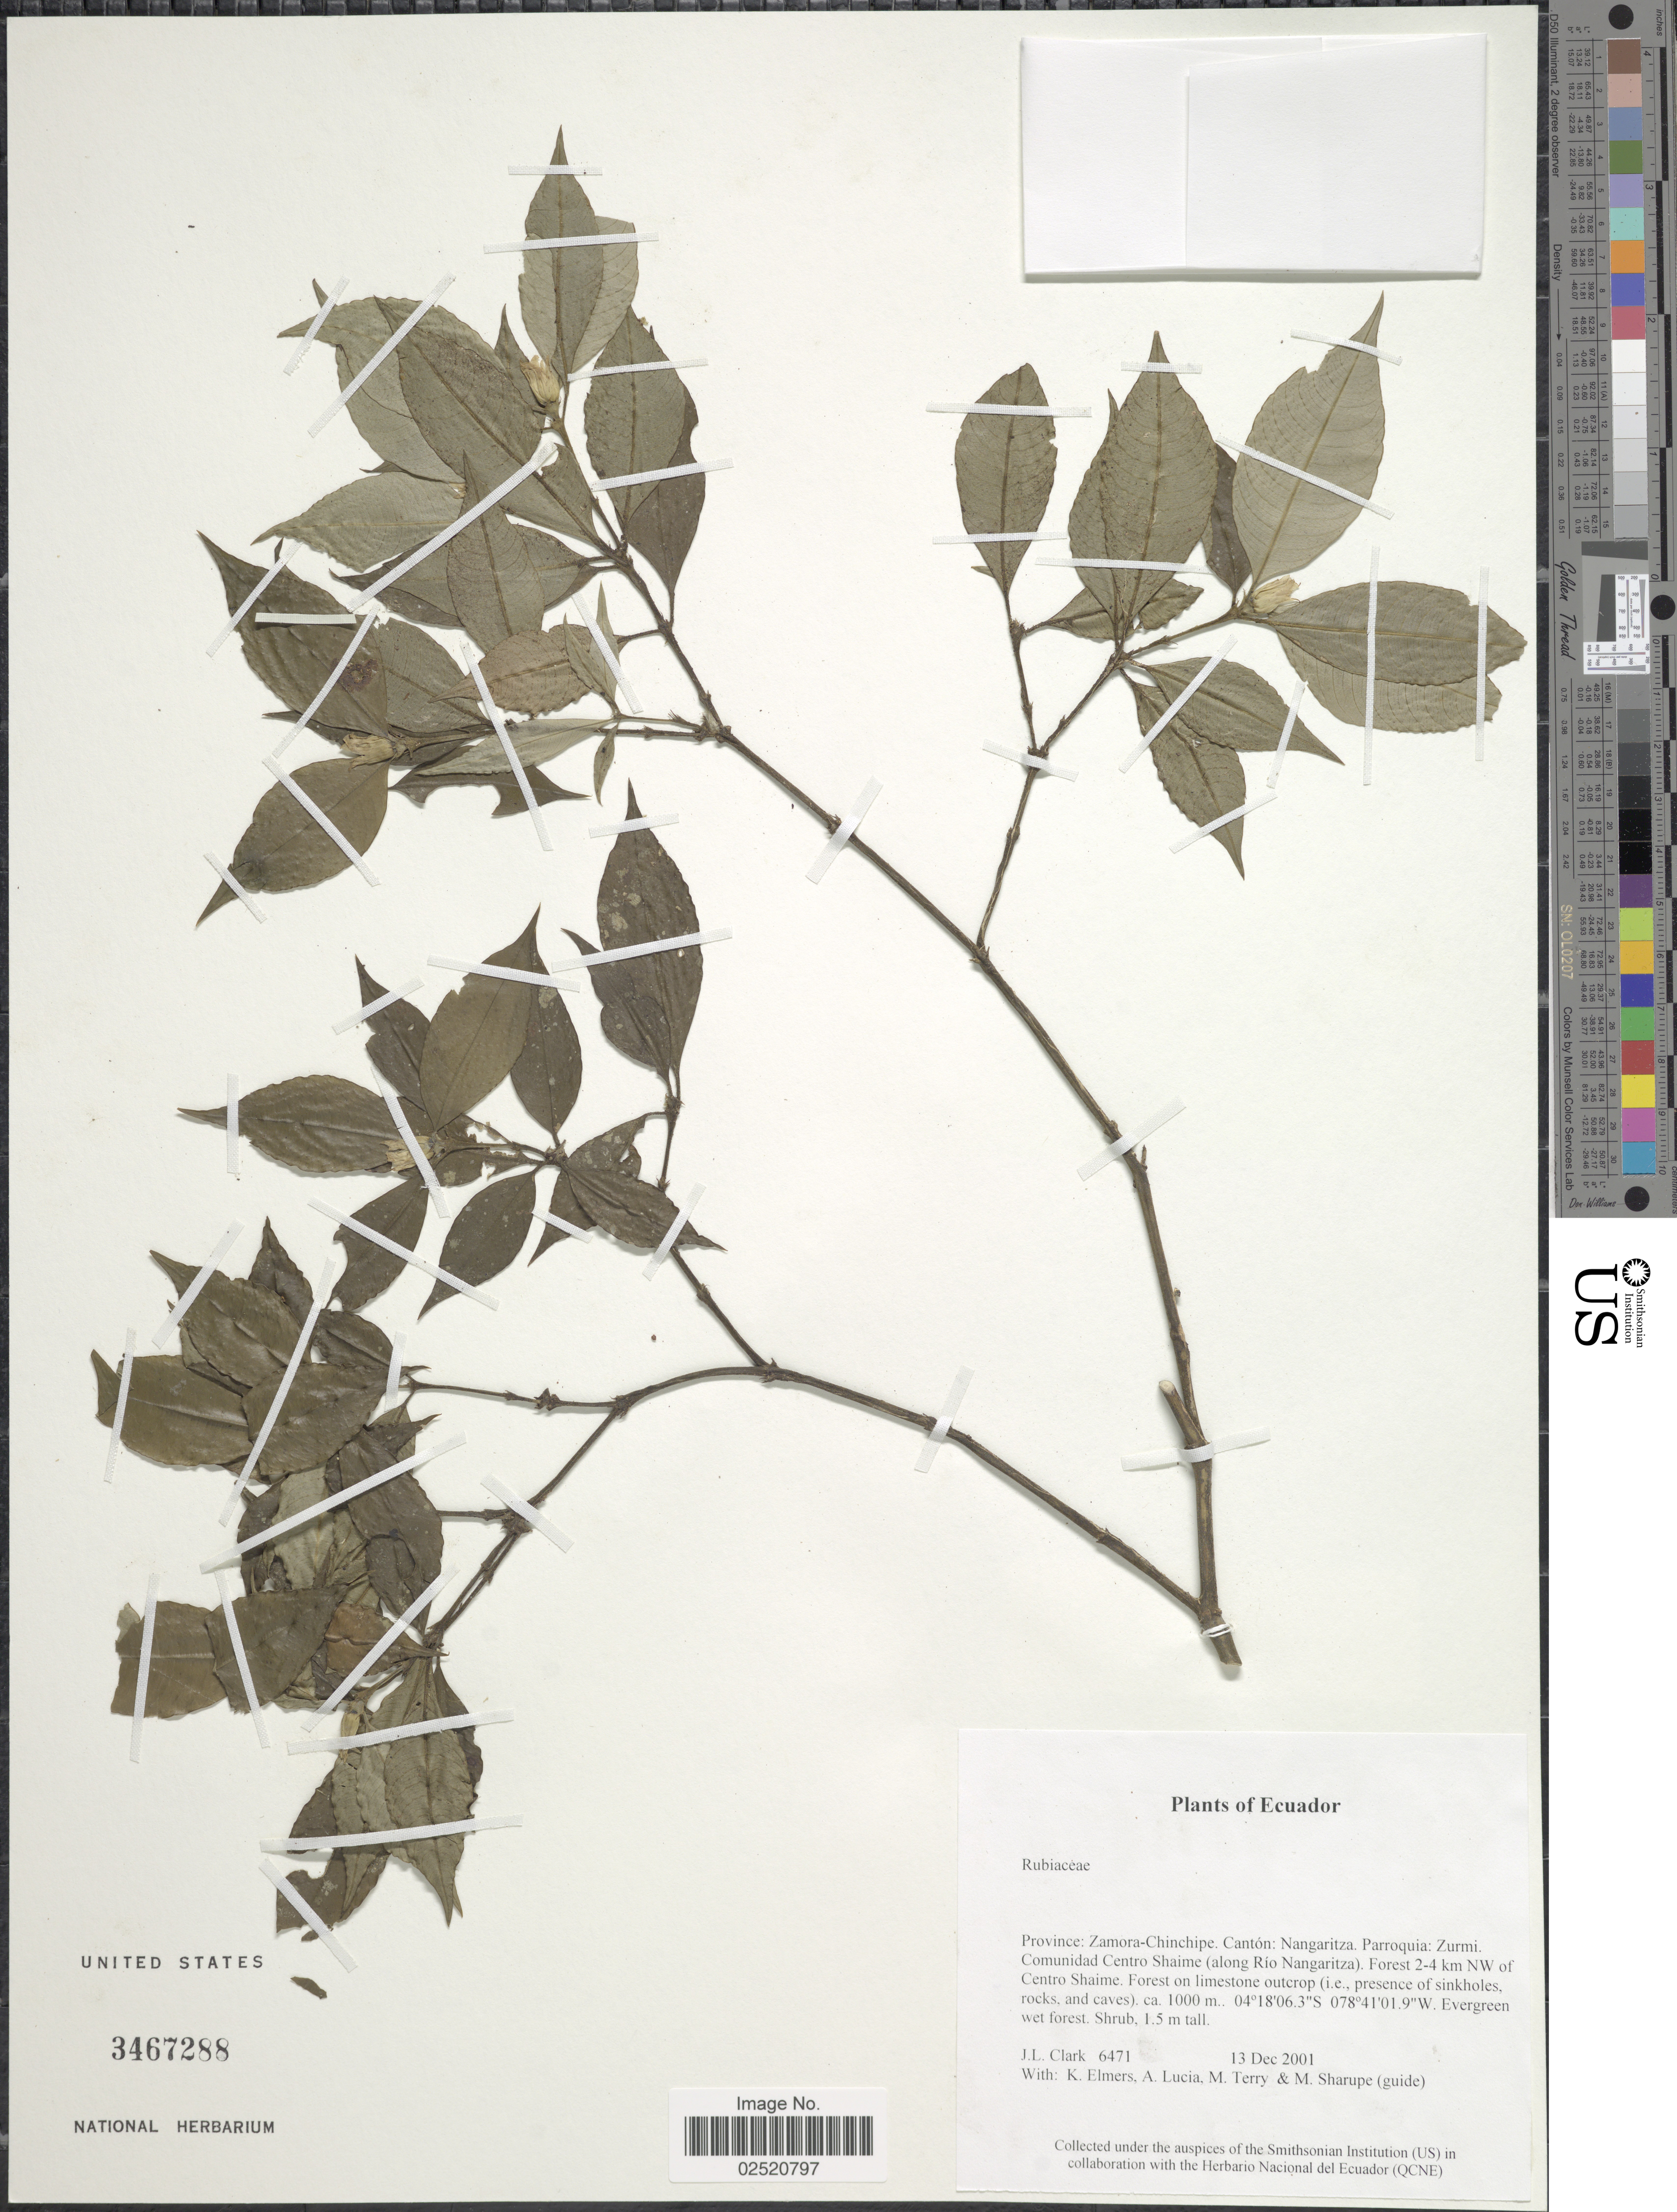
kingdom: Plantae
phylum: Tracheophyta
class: Magnoliopsida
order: Gentianales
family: Rubiaceae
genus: Psychotria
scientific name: Psychotria sp.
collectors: J. L. Clark, K. Elmers, A. Lucia, M. Terry & M. Sharupe (guide)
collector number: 6471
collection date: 2001-12-13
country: Ecuador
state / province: Zamora-Chinchipe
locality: Canton: Nangaritza, Parroquia: Zurmi, Comunidad Centre Shaime (along Rio Nangaritza), forest 2-4 km NW of Centro Shaime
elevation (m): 1000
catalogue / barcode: US 3467288